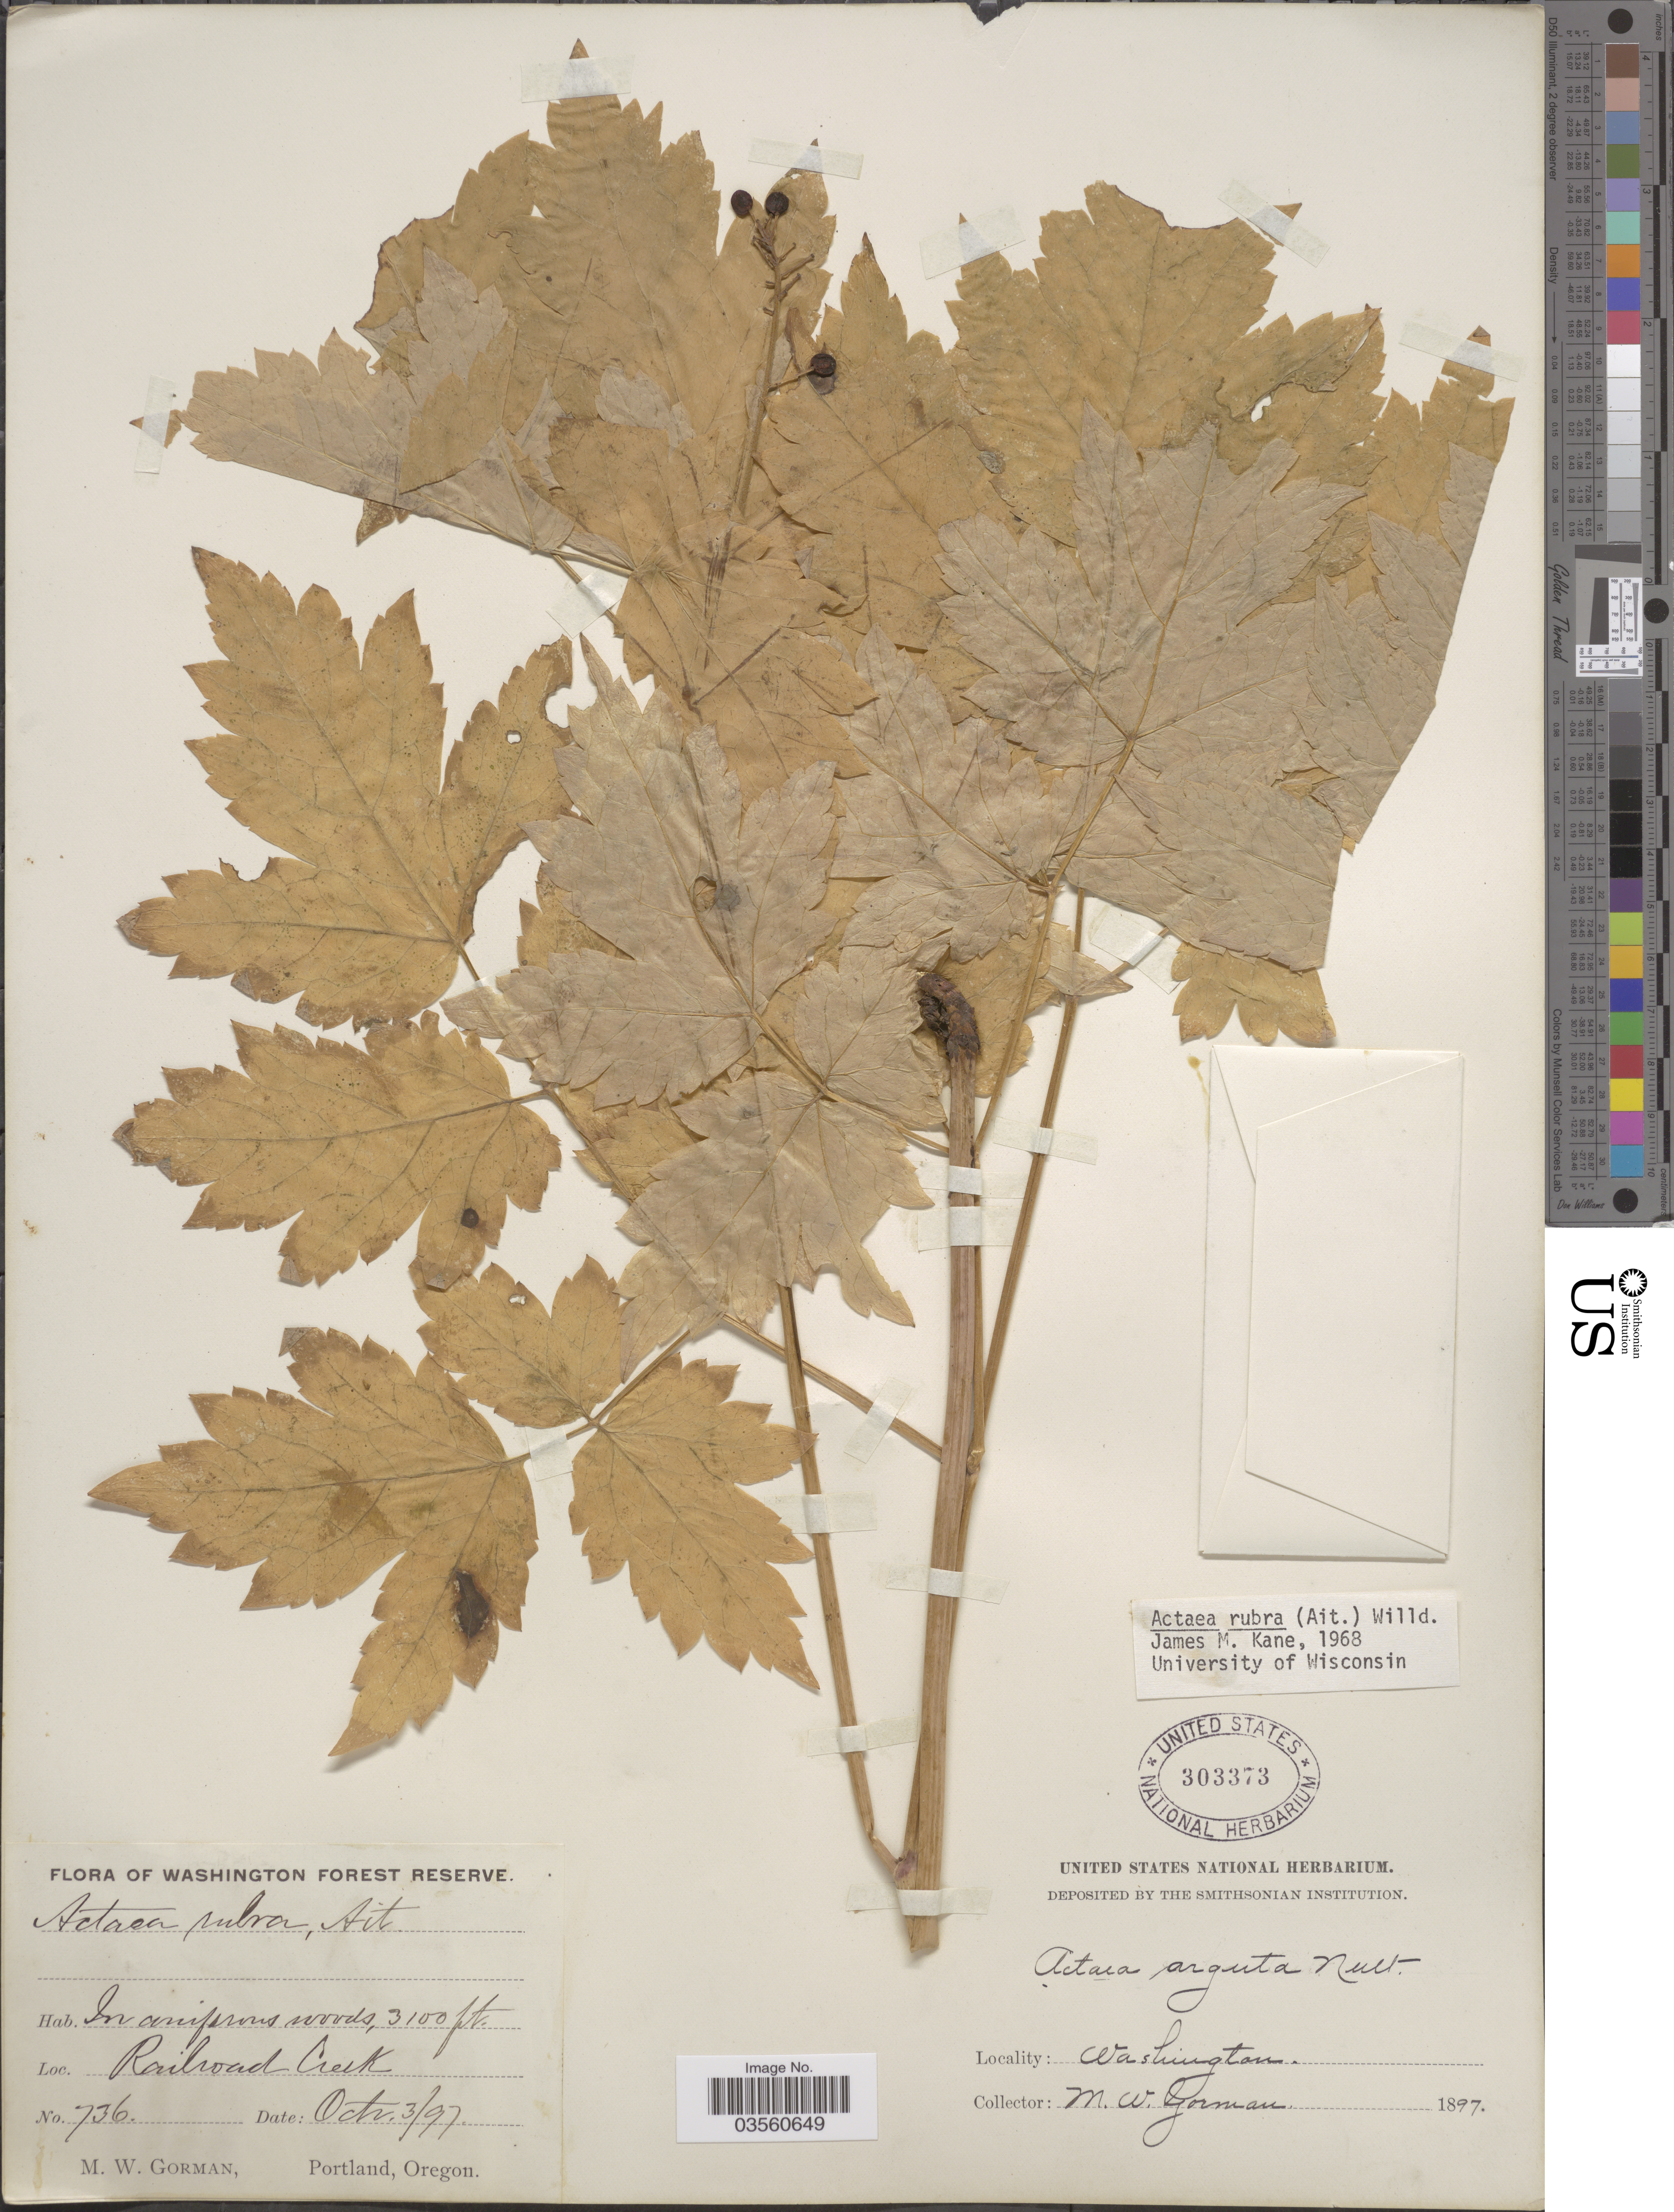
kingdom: Plantae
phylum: Tracheophyta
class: Magnoliopsida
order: Ranunculales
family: Ranunculaceae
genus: Actaea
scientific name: Actaea rubra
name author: (Aiton) Willd.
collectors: M. W. Gorman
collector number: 736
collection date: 1897-10-03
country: United States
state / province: Washington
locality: Washington Forest Reserve. Railroad Creek.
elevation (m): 945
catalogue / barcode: US 303373